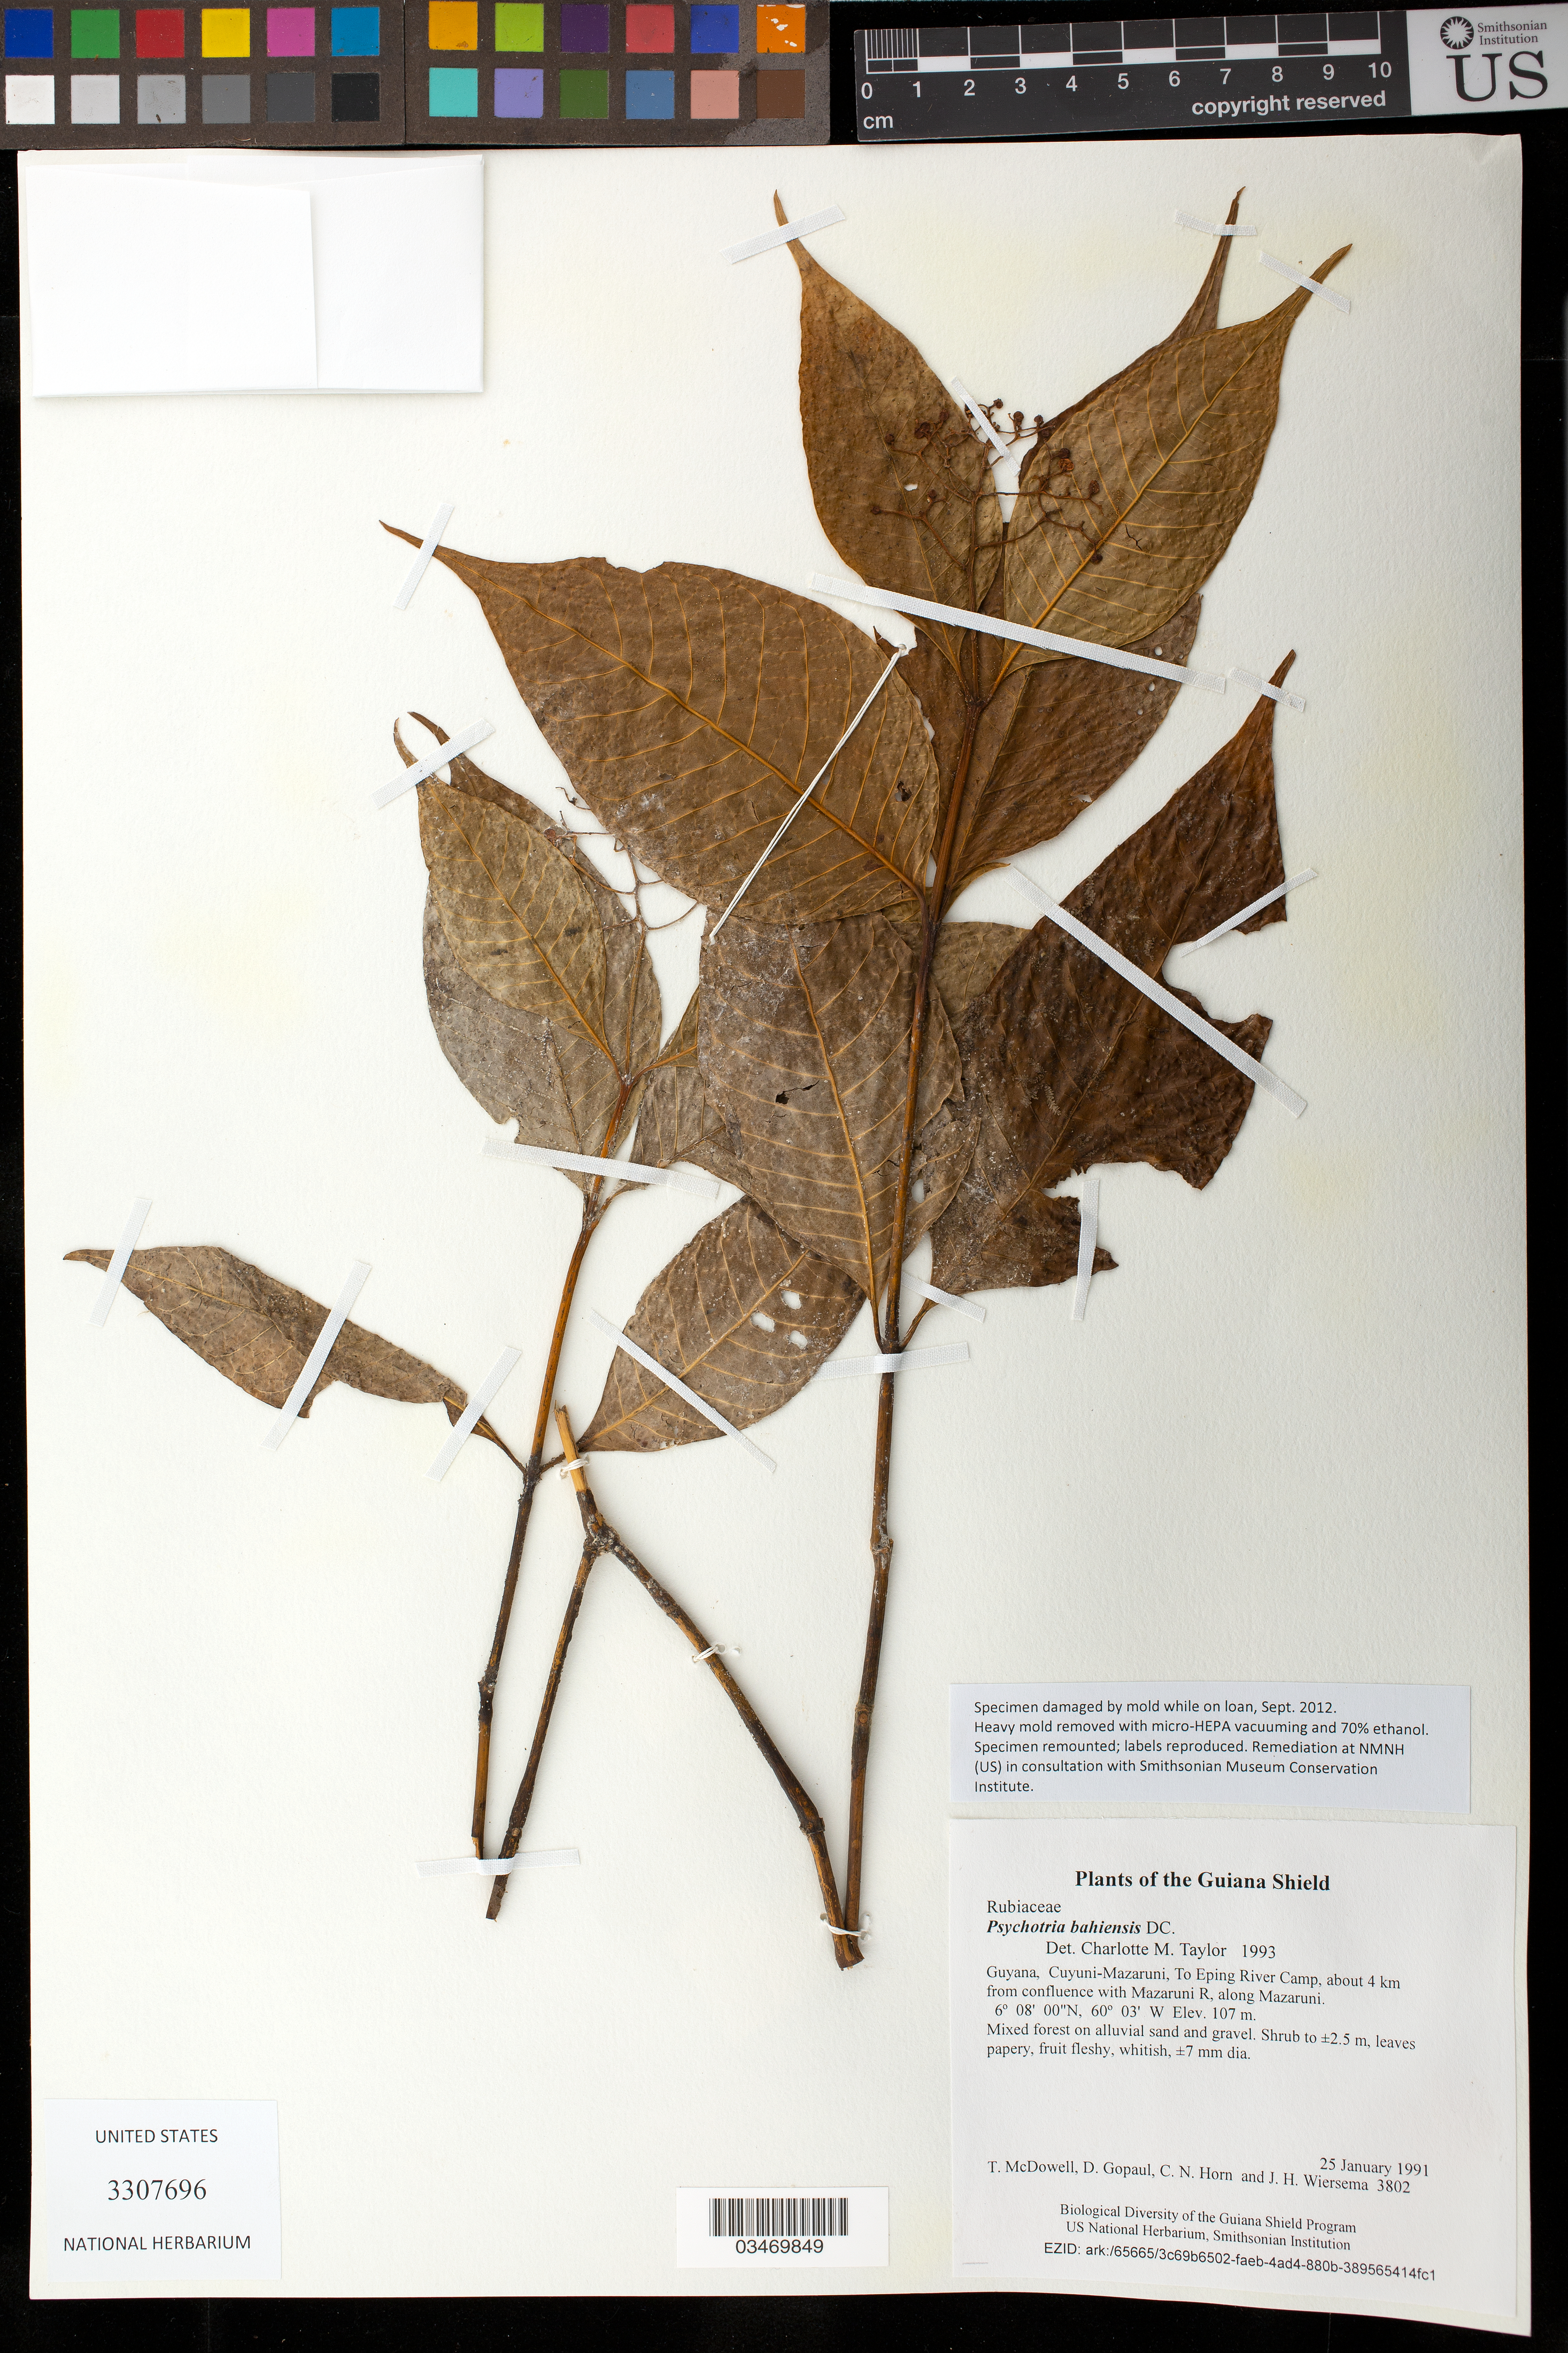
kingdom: Plantae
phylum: Tracheophyta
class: Magnoliopsida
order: Gentianales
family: Rubiaceae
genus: Psychotria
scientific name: Psychotria bahiensis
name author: DC.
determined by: Taylor, Charlotte M.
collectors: T. McDowell, D. Gopaul, C. N. Horn & J. H. Wiersema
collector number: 3802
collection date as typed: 25 January 1991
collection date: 1991-01-25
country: Guyana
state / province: Cuyuni-Mazaruni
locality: To Eping River Camp, about 4 km from confluence with Mazaruni R, along Mazaruni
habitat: Mixed forest on alluvial sand and gravel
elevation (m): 107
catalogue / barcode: US 3307696